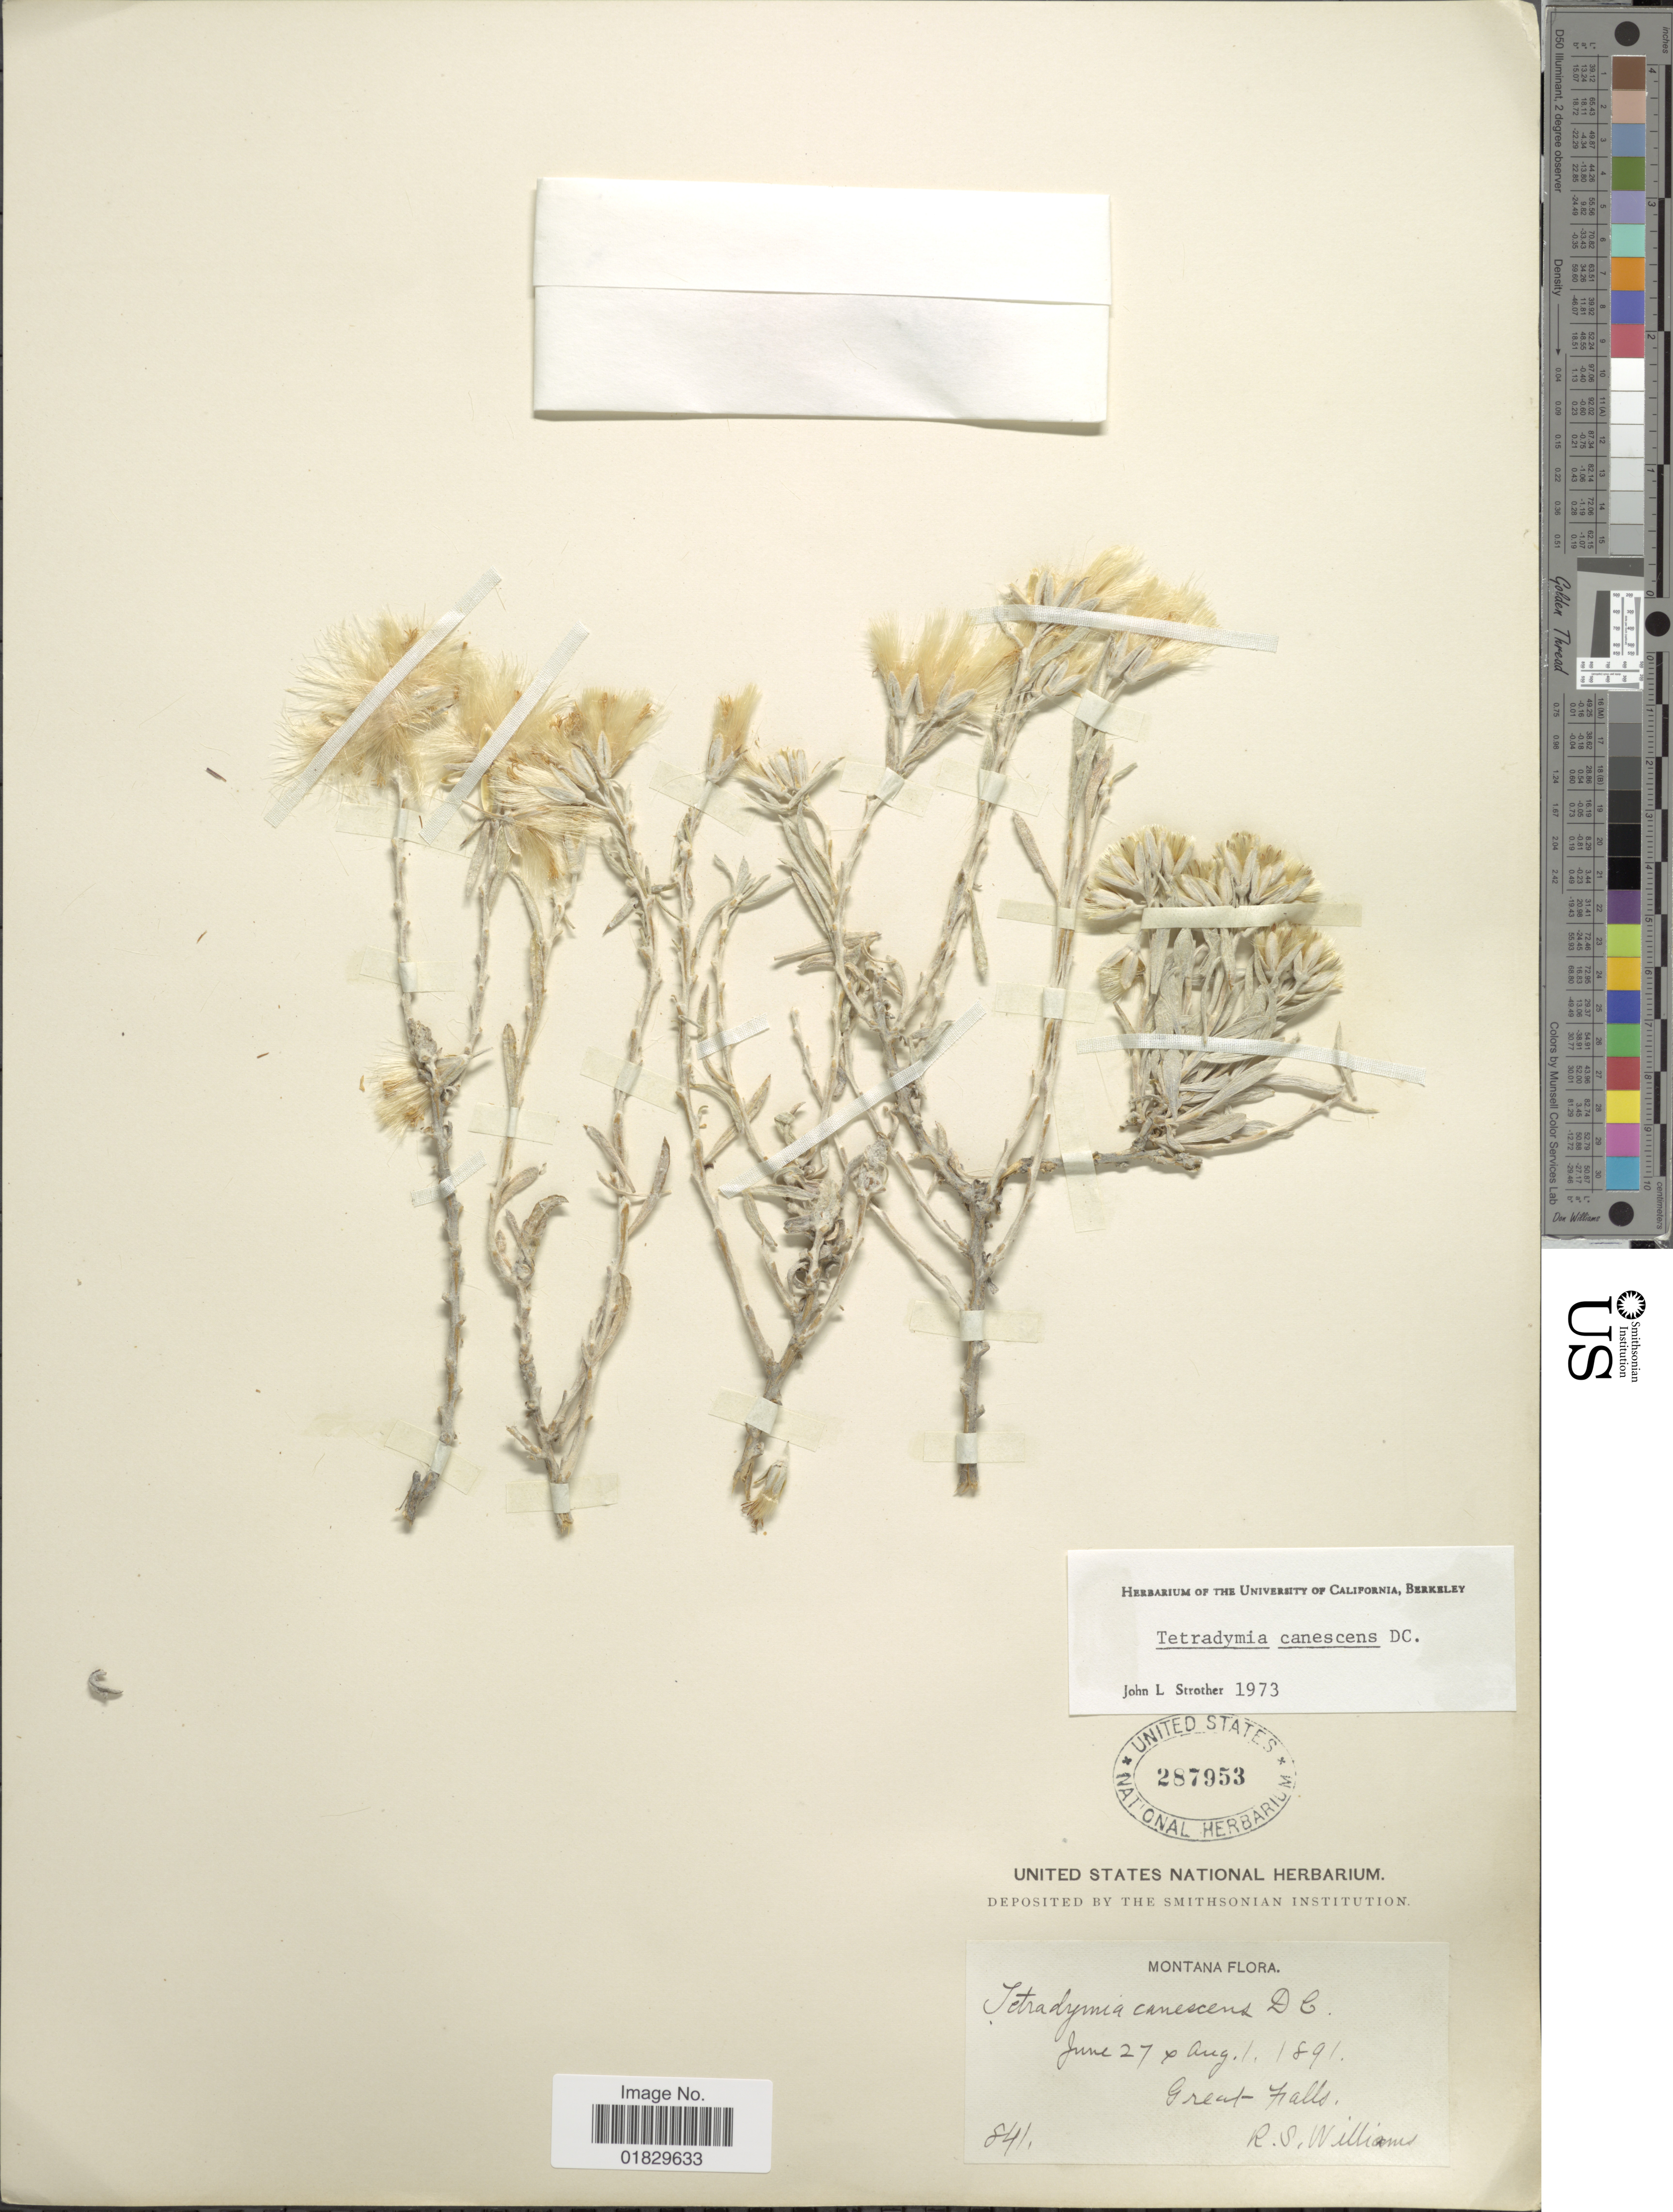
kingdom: Plantae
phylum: Tracheophyta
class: Magnoliopsida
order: Asterales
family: Asteraceae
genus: Tetradymia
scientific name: Tetradymia canescens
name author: DC.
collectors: R. S. Williams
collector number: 841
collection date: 1891-06-27/1891-08-01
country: United States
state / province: Montana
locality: Great Falls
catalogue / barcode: US 287953